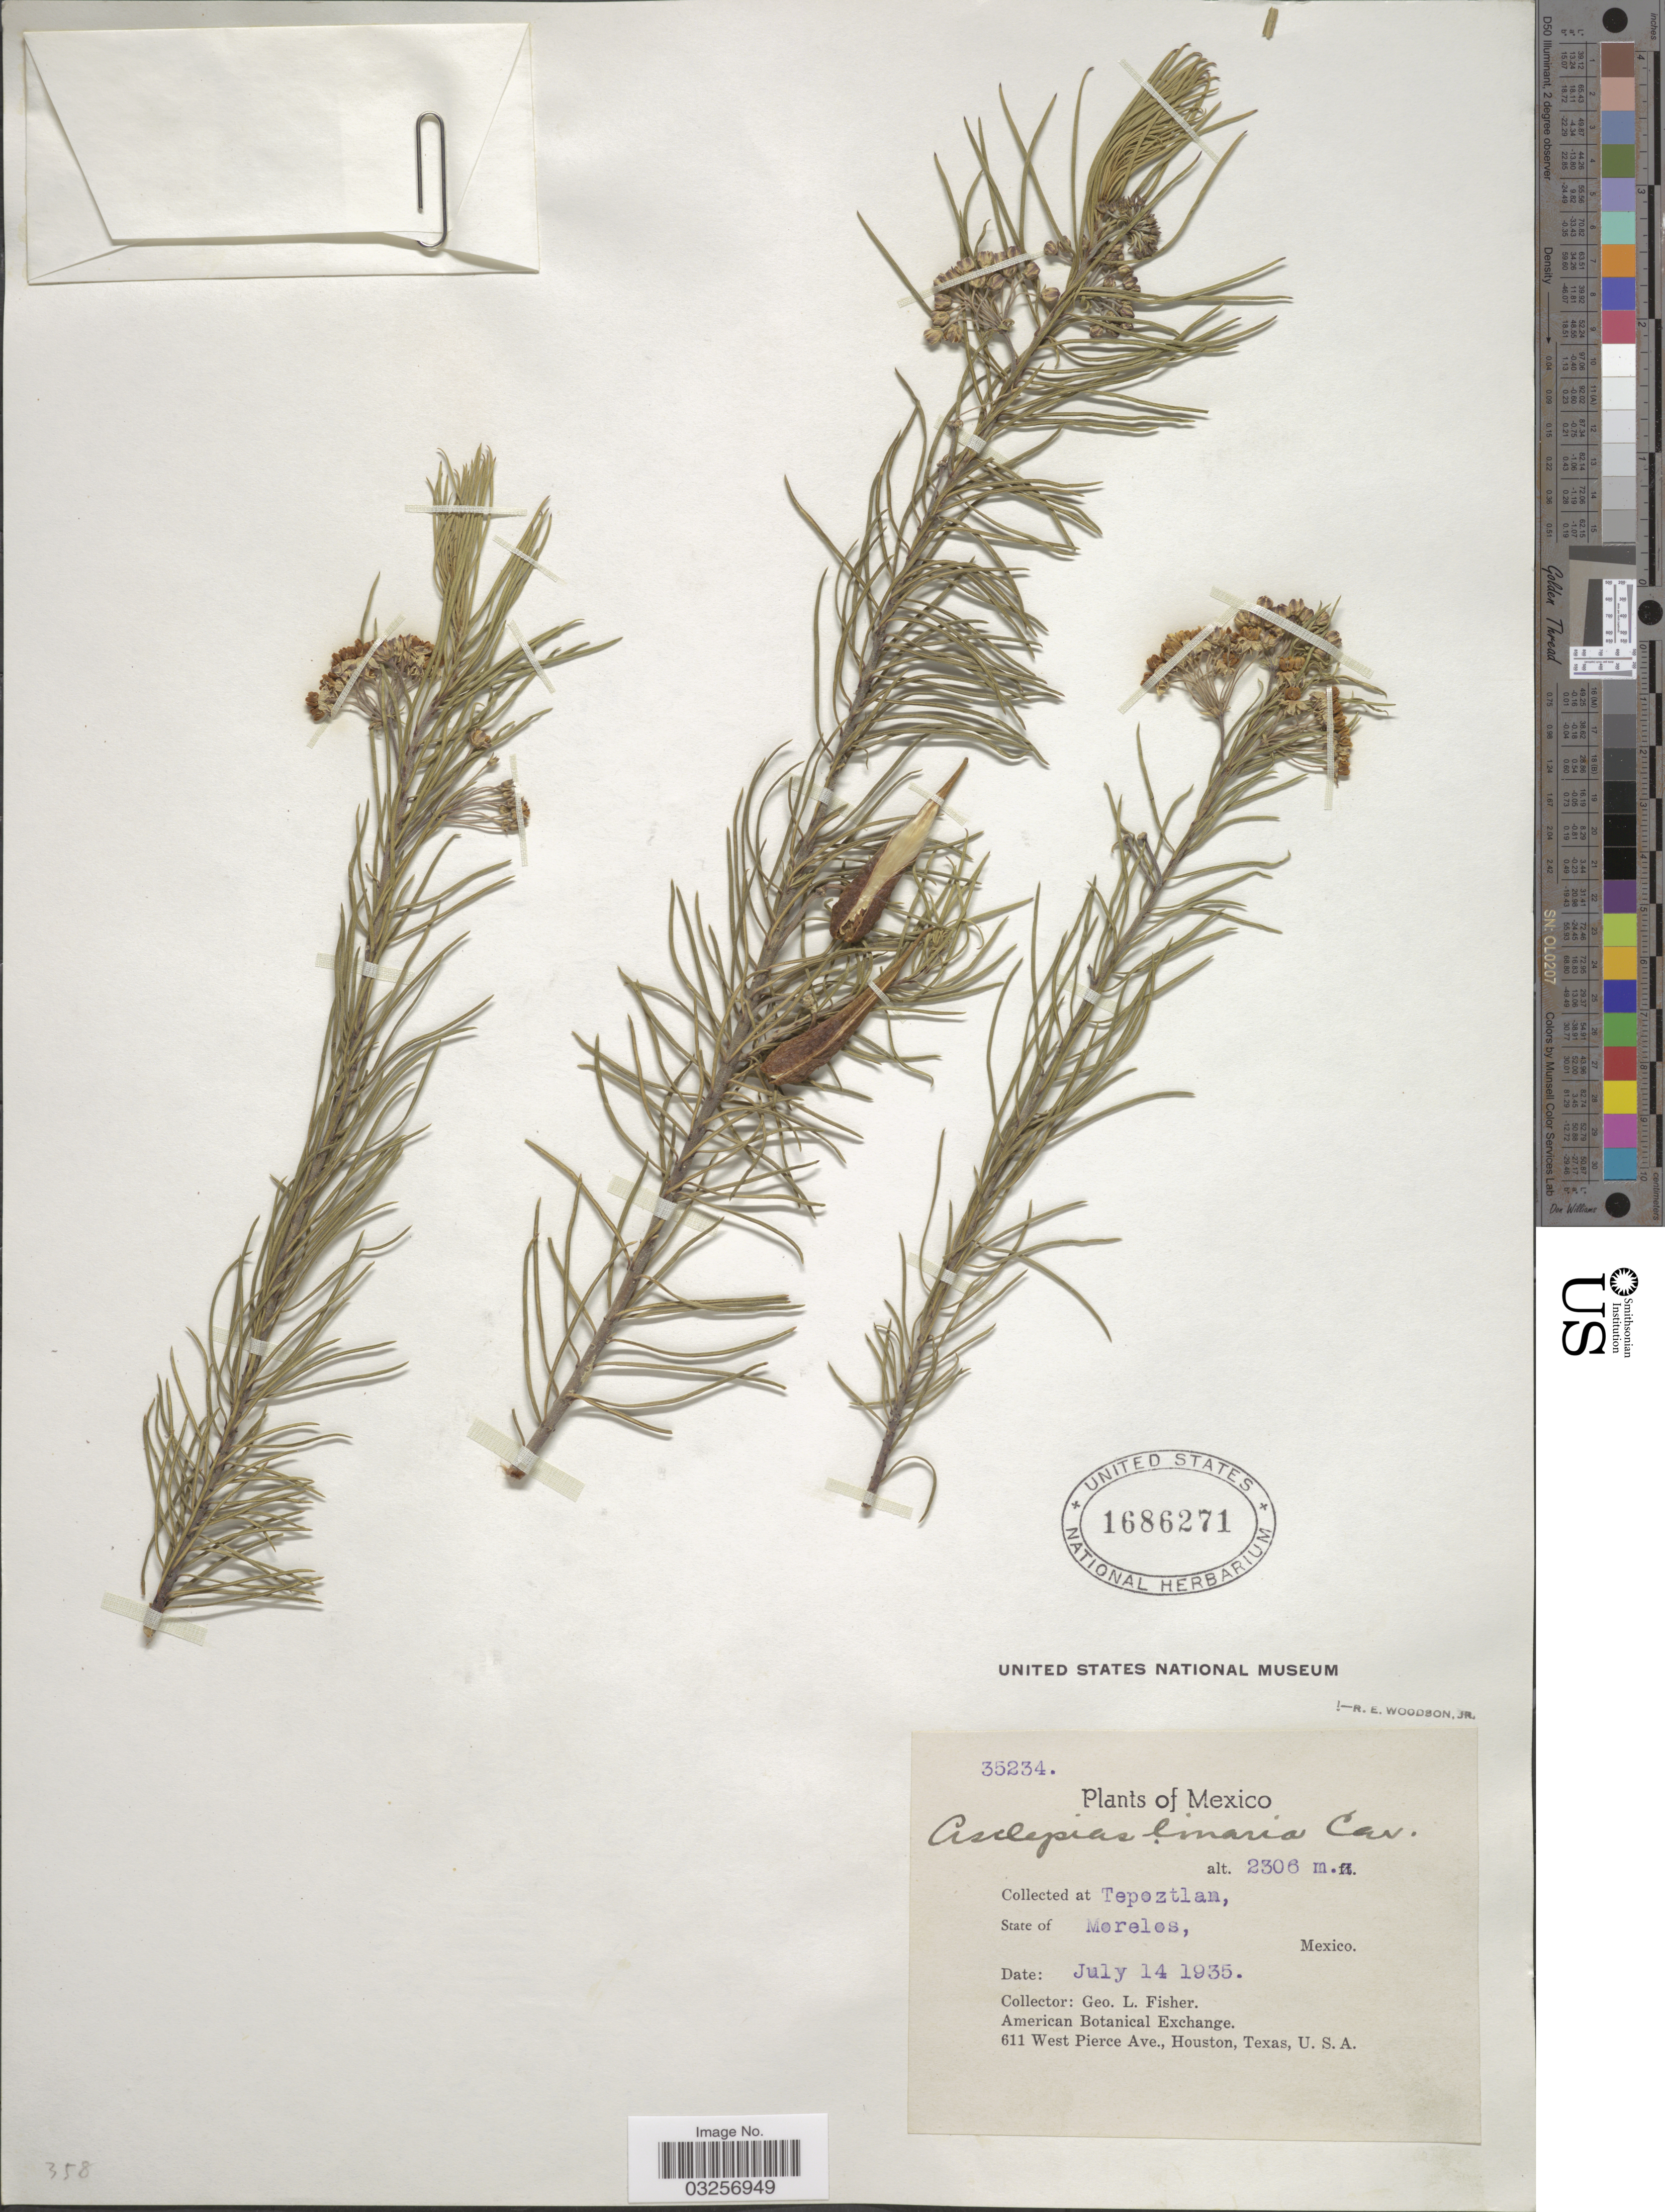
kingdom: Plantae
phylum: Tracheophyta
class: Magnoliopsida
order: Gentianales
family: Apocynaceae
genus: Asclepias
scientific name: Asclepias linaria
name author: Cav.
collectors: G. L. Fisher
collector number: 35234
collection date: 1935-07-14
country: Mexico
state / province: Morelos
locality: Tepoztlan.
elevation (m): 2306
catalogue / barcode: US 1686271